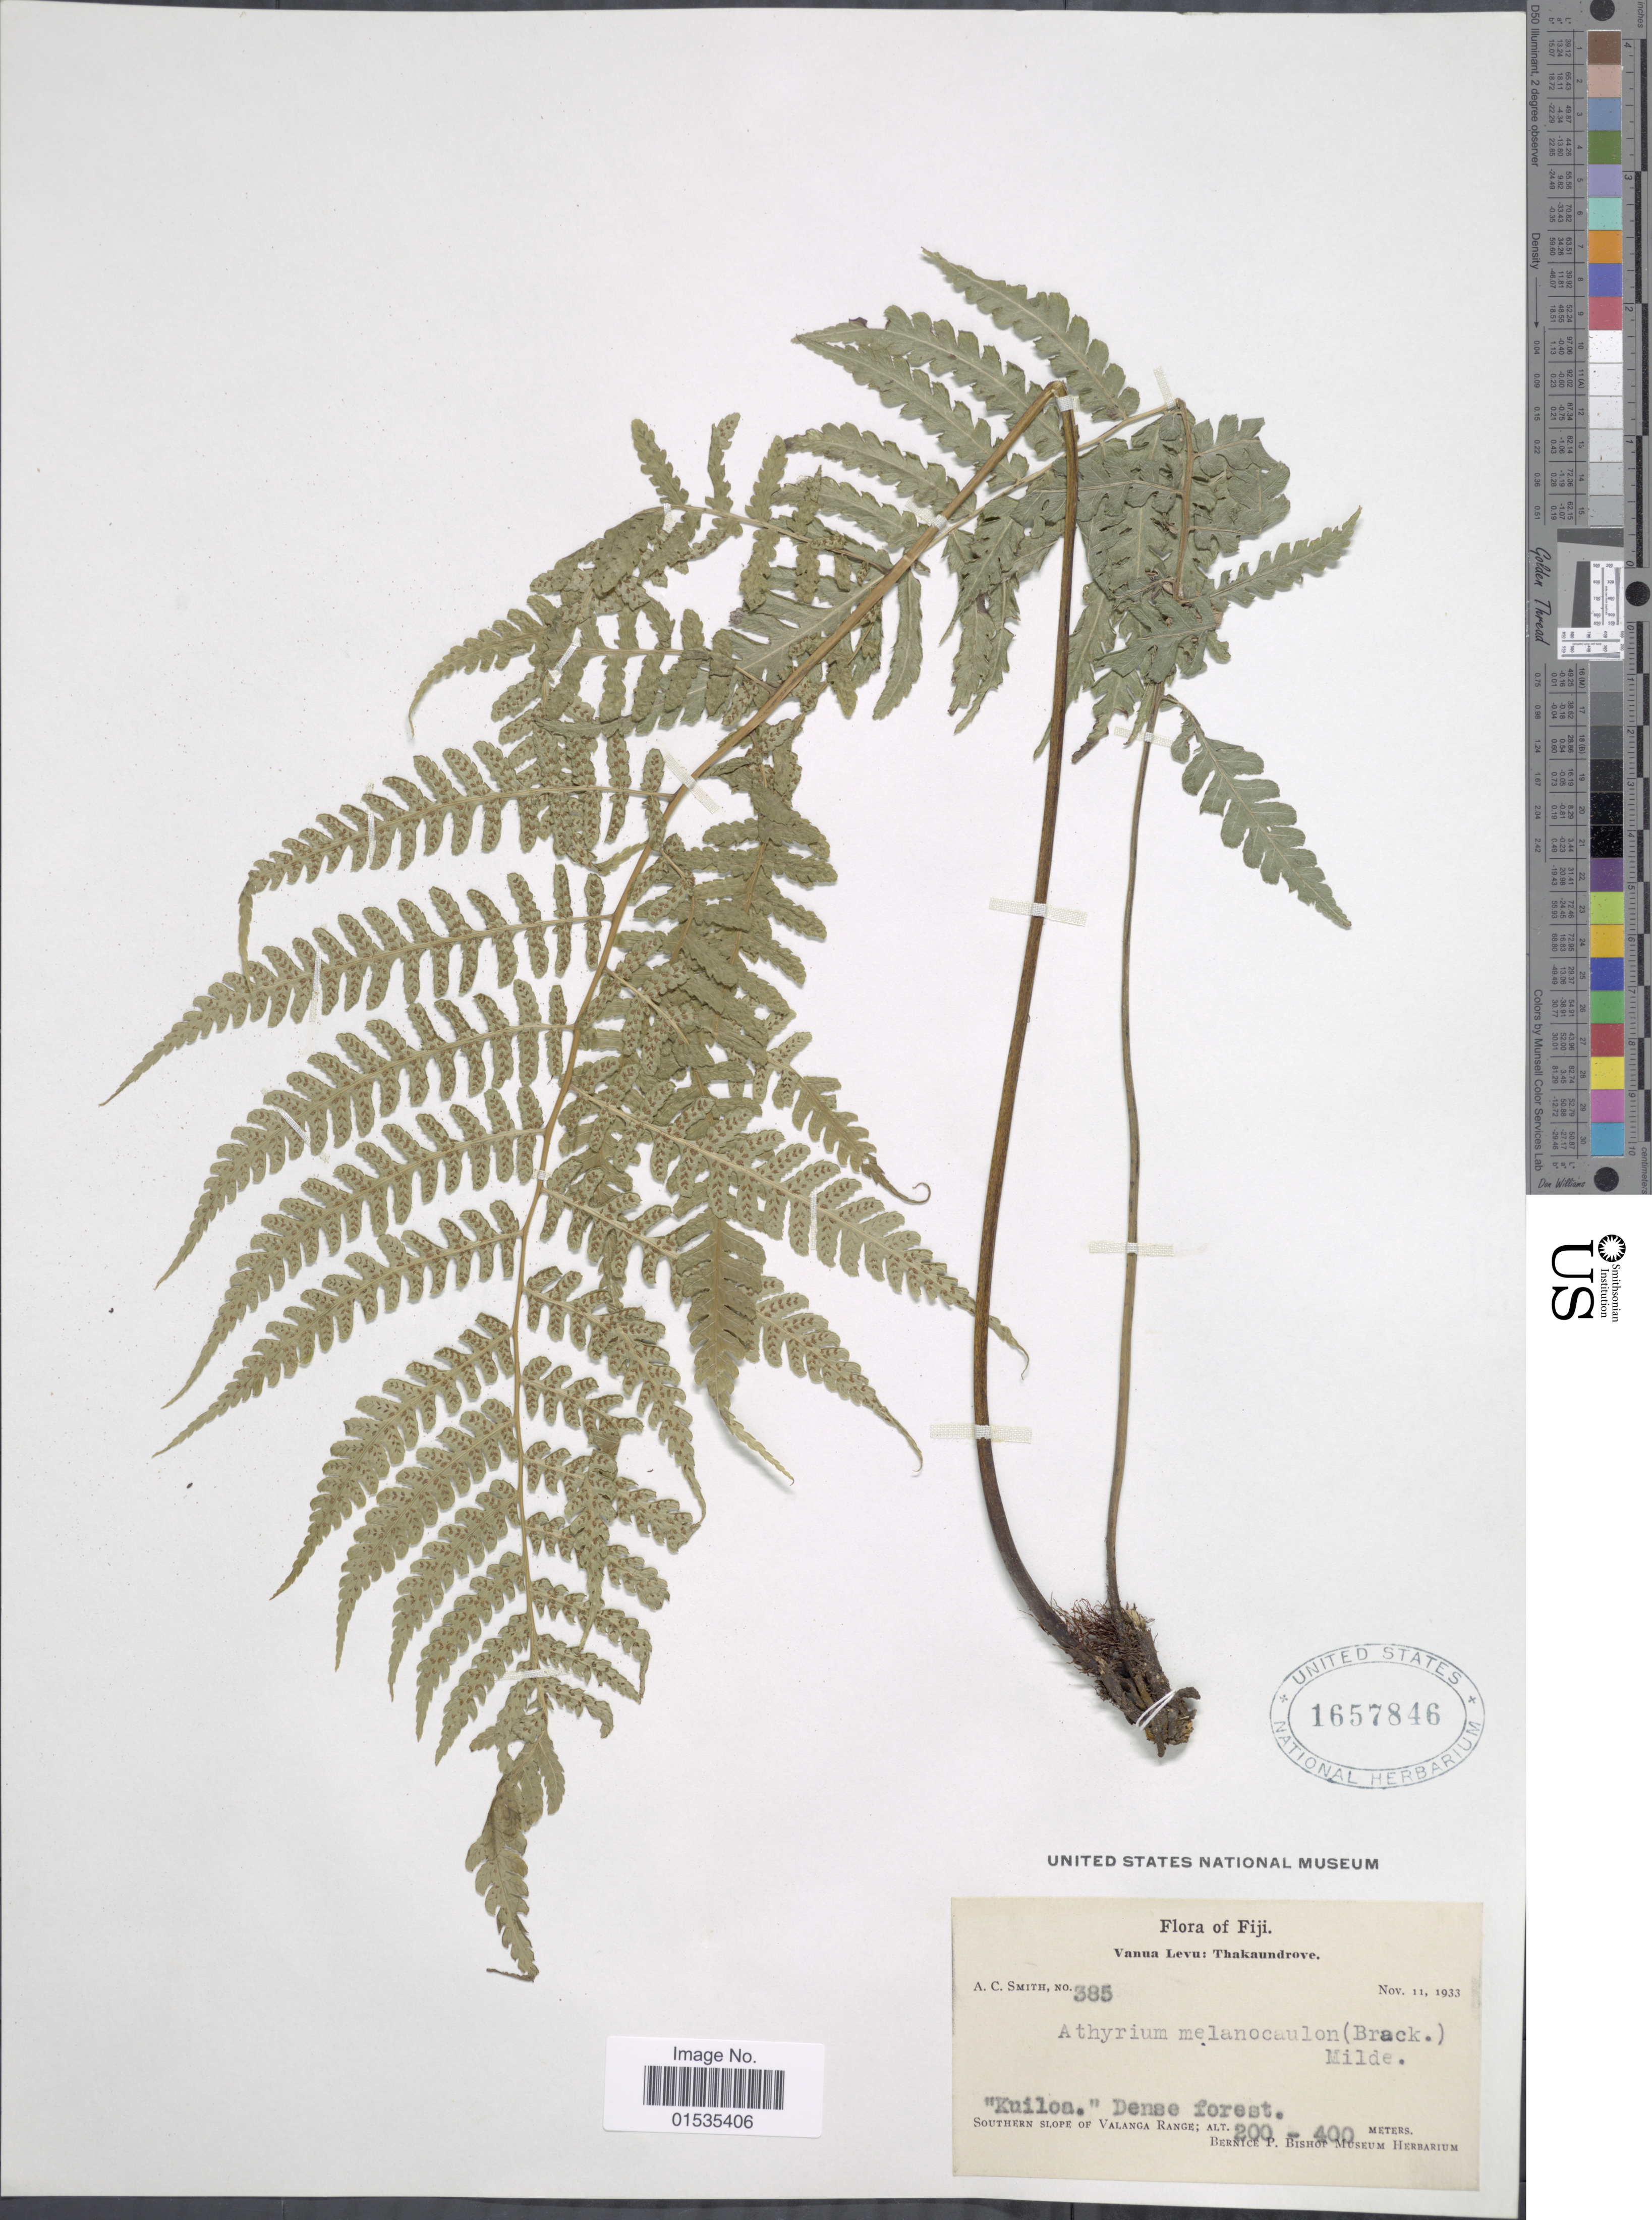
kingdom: Plantae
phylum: Tracheophyta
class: Polypodiopsida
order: Polypodiales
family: Athyriaceae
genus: Diplazium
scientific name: Diplazium melanocaulon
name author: Brack. in Wilkes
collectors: A. C. Smith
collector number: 385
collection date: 1933-11-11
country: Fiji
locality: Vanua Levu: Thakaundrove , "kuiloa", Southern slope of Valanga Range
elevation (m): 200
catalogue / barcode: US 1657846